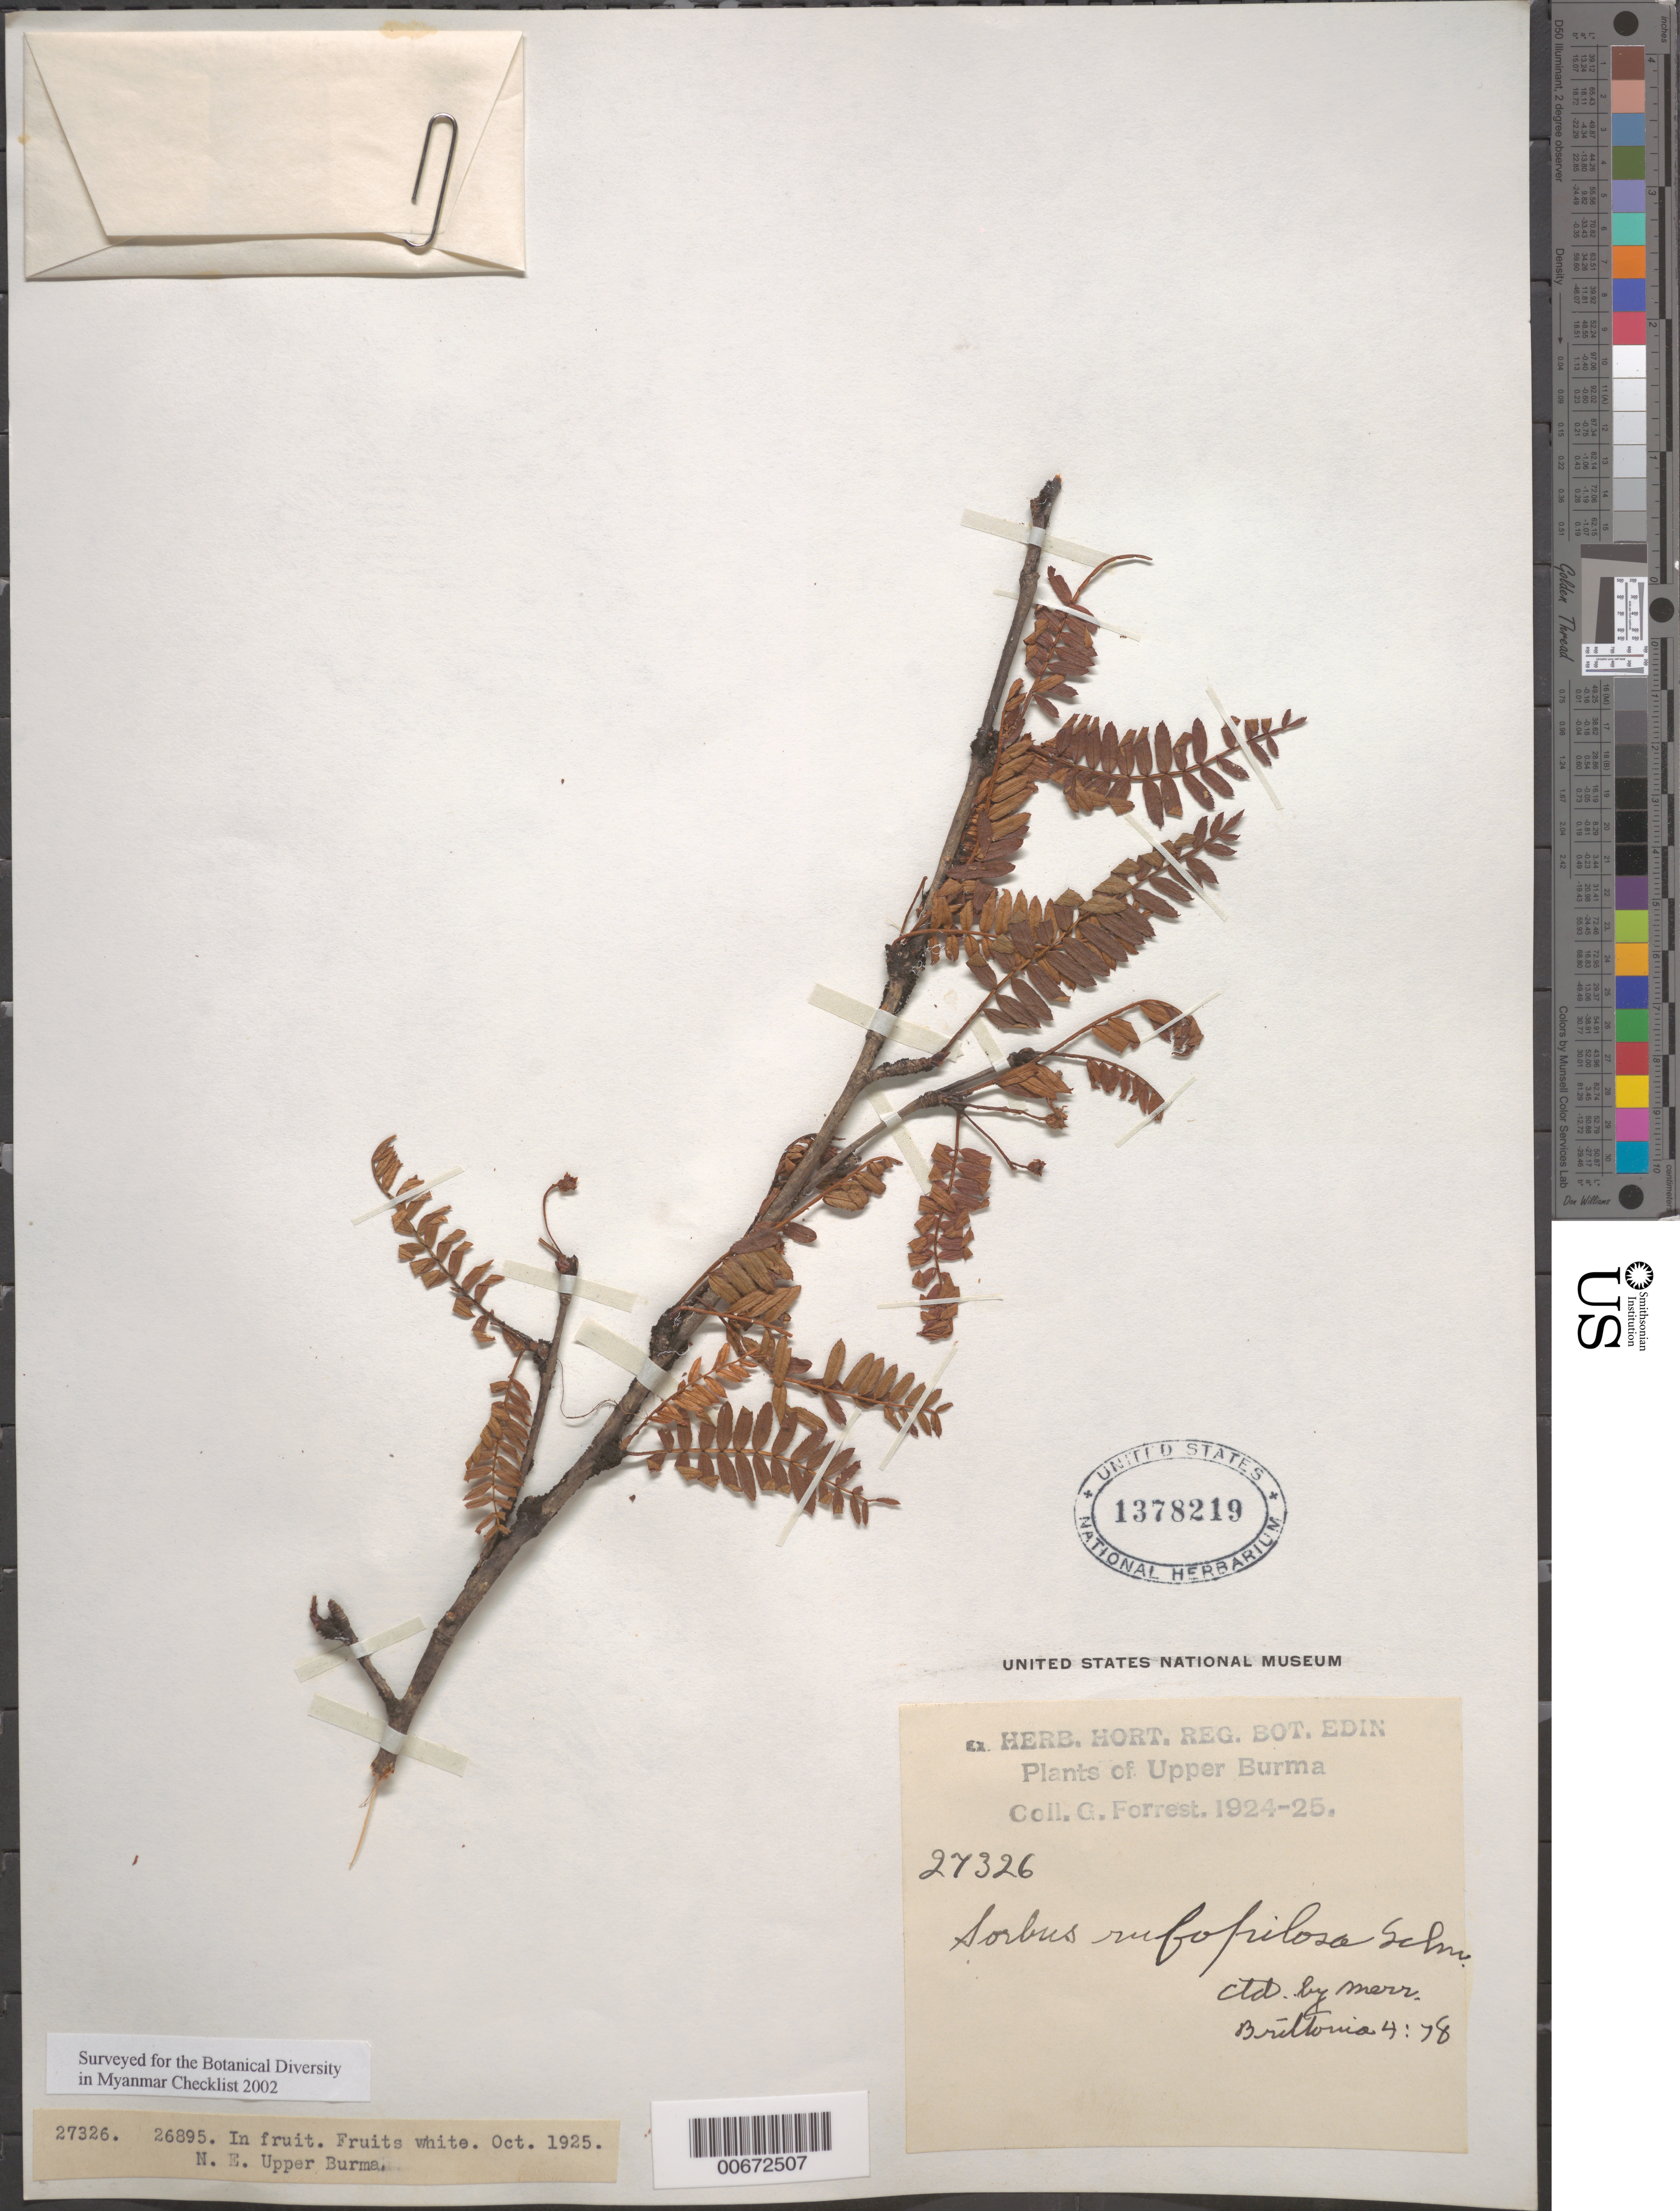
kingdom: Plantae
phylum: Tracheophyta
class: Magnoliopsida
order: Rosales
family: Rosaceae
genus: Sorbus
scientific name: Sorbus rufopilosa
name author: C.K. Schneid.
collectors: G. Forrest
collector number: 27326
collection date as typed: Oct 1925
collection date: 1925-10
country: Myanmar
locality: NE Upper Burma.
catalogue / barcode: US 1378219